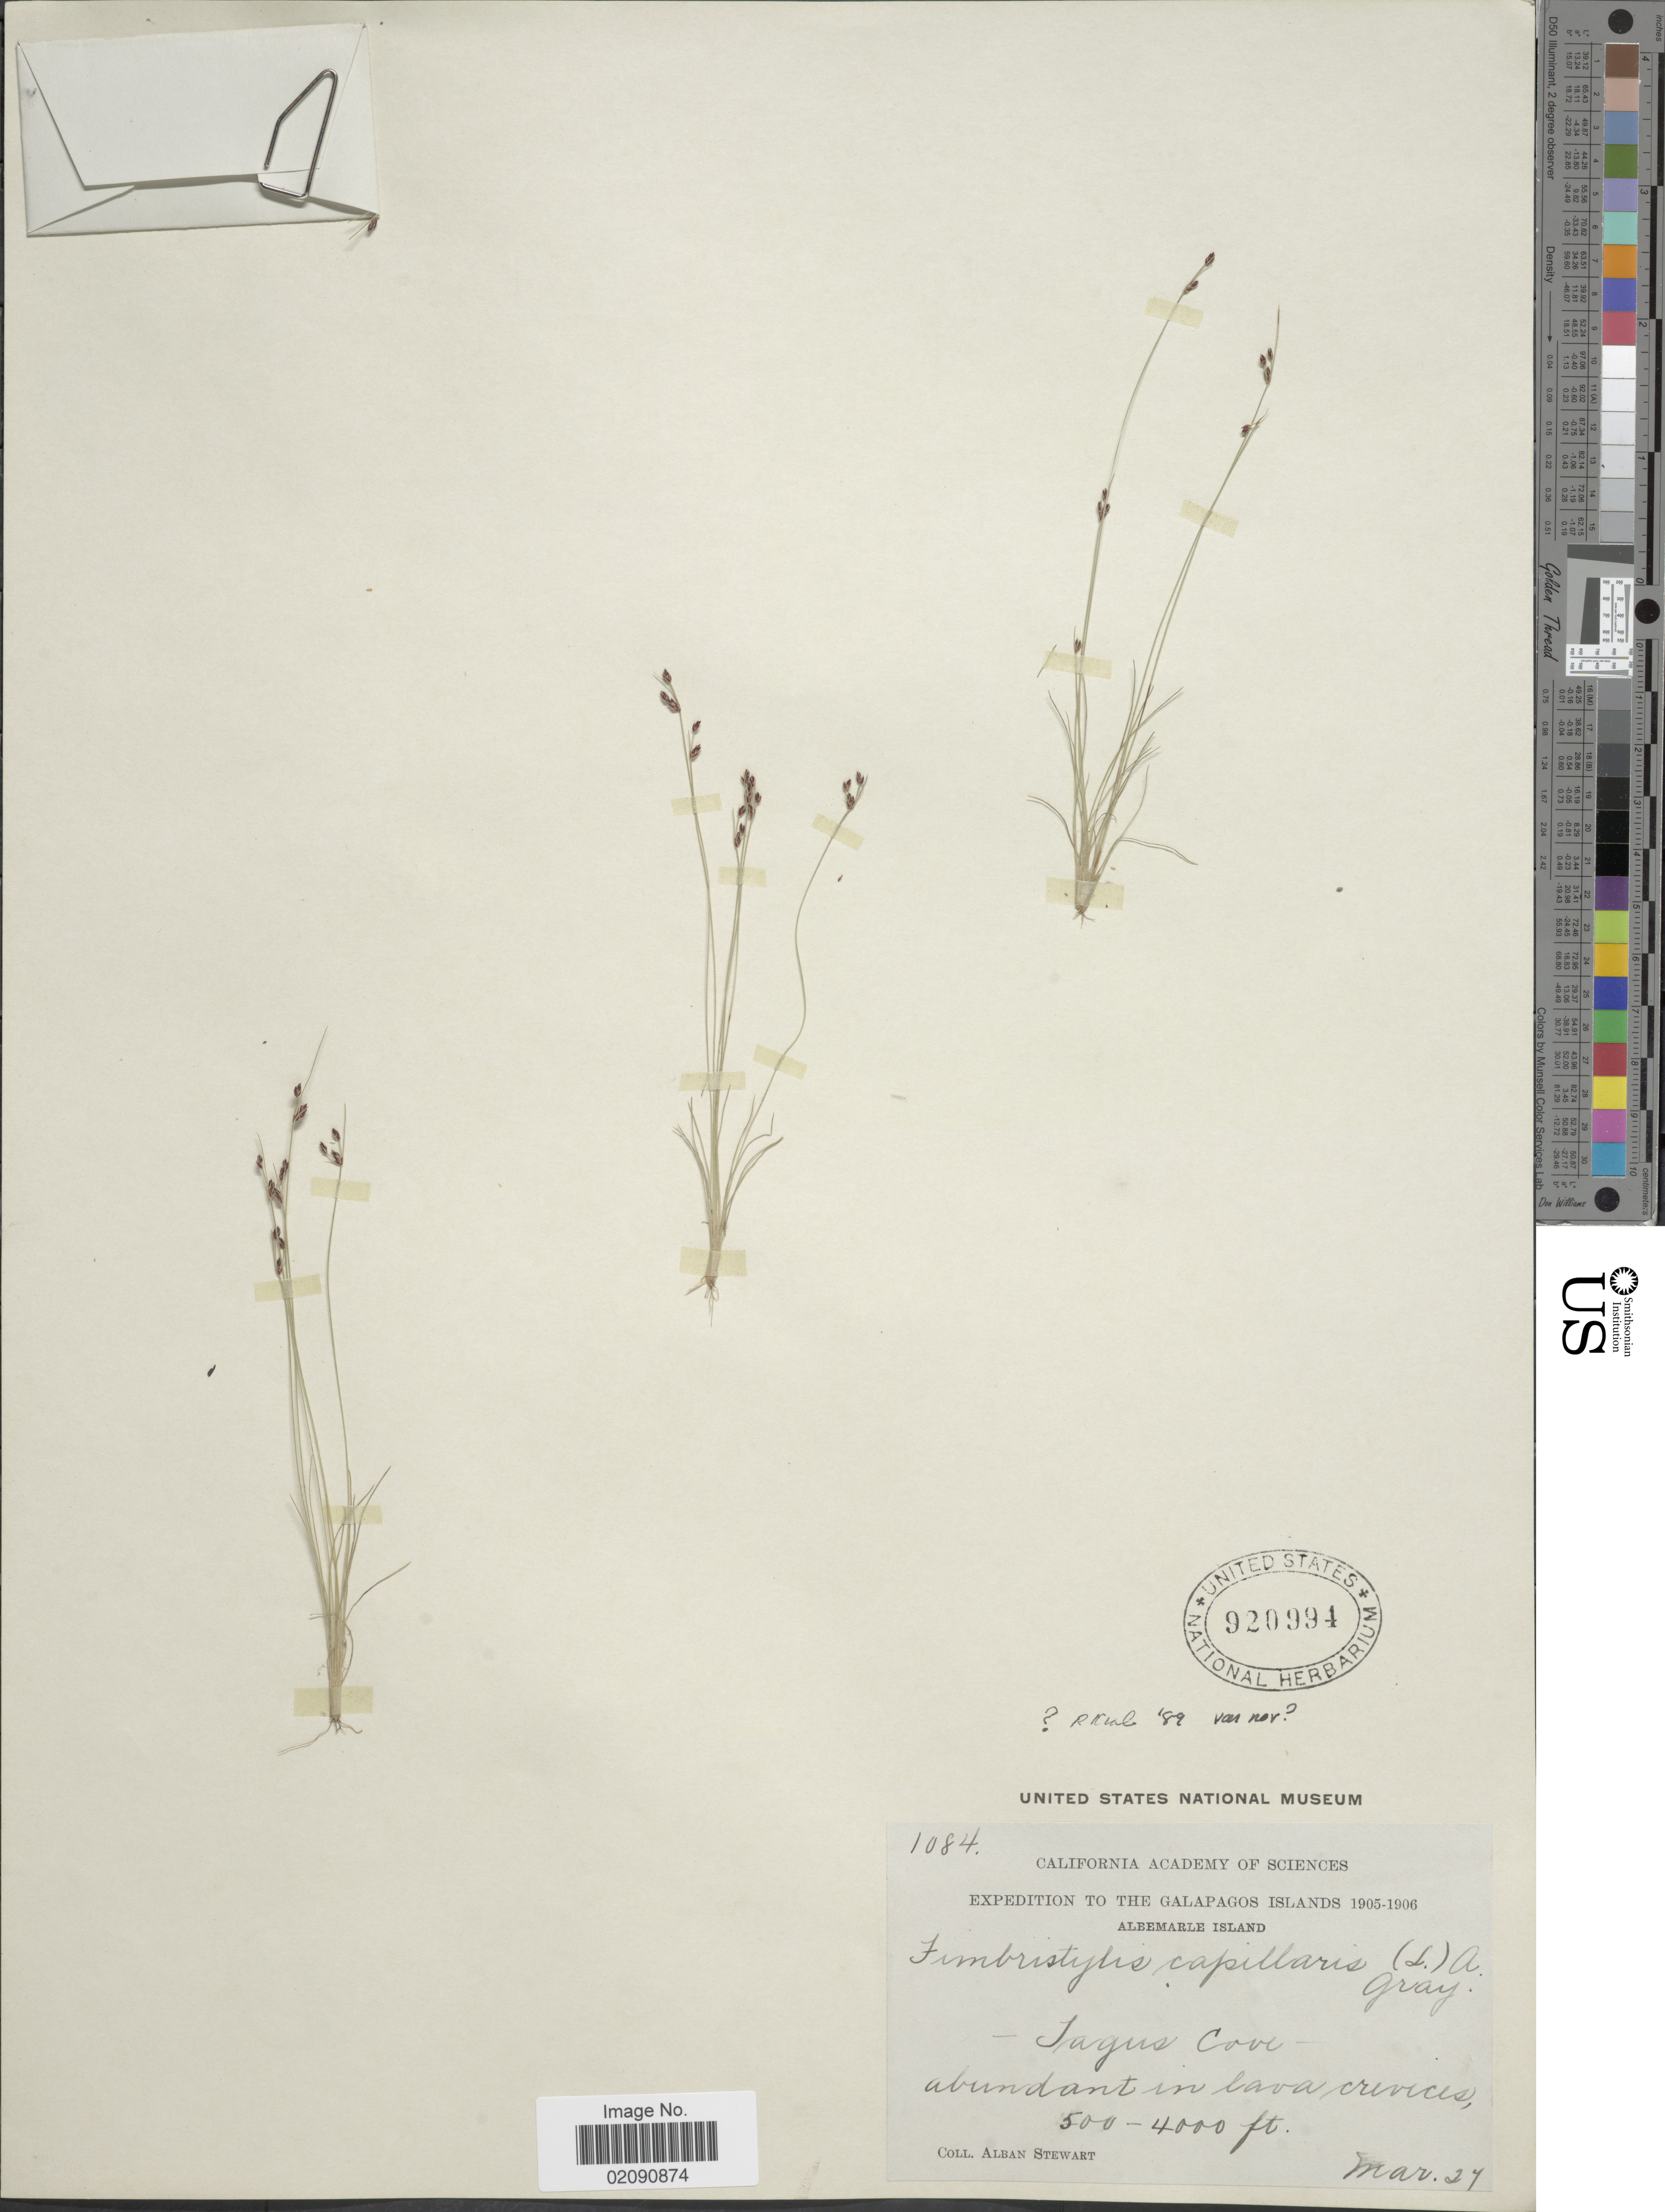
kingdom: Plantae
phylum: Tracheophyta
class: Liliopsida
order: Poales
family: Cyperaceae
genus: Bulbostylis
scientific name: Bulbostylis capillaris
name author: (L.) Kunth ex C.B. Clarke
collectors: A. Stewart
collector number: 1084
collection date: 1905-03-27/1906-03-27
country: Ecuador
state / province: Colón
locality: The Galapagos Islands, Albemarle Islands, Tagus Cove, abundant in lava crevices.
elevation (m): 152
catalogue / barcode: US 920994